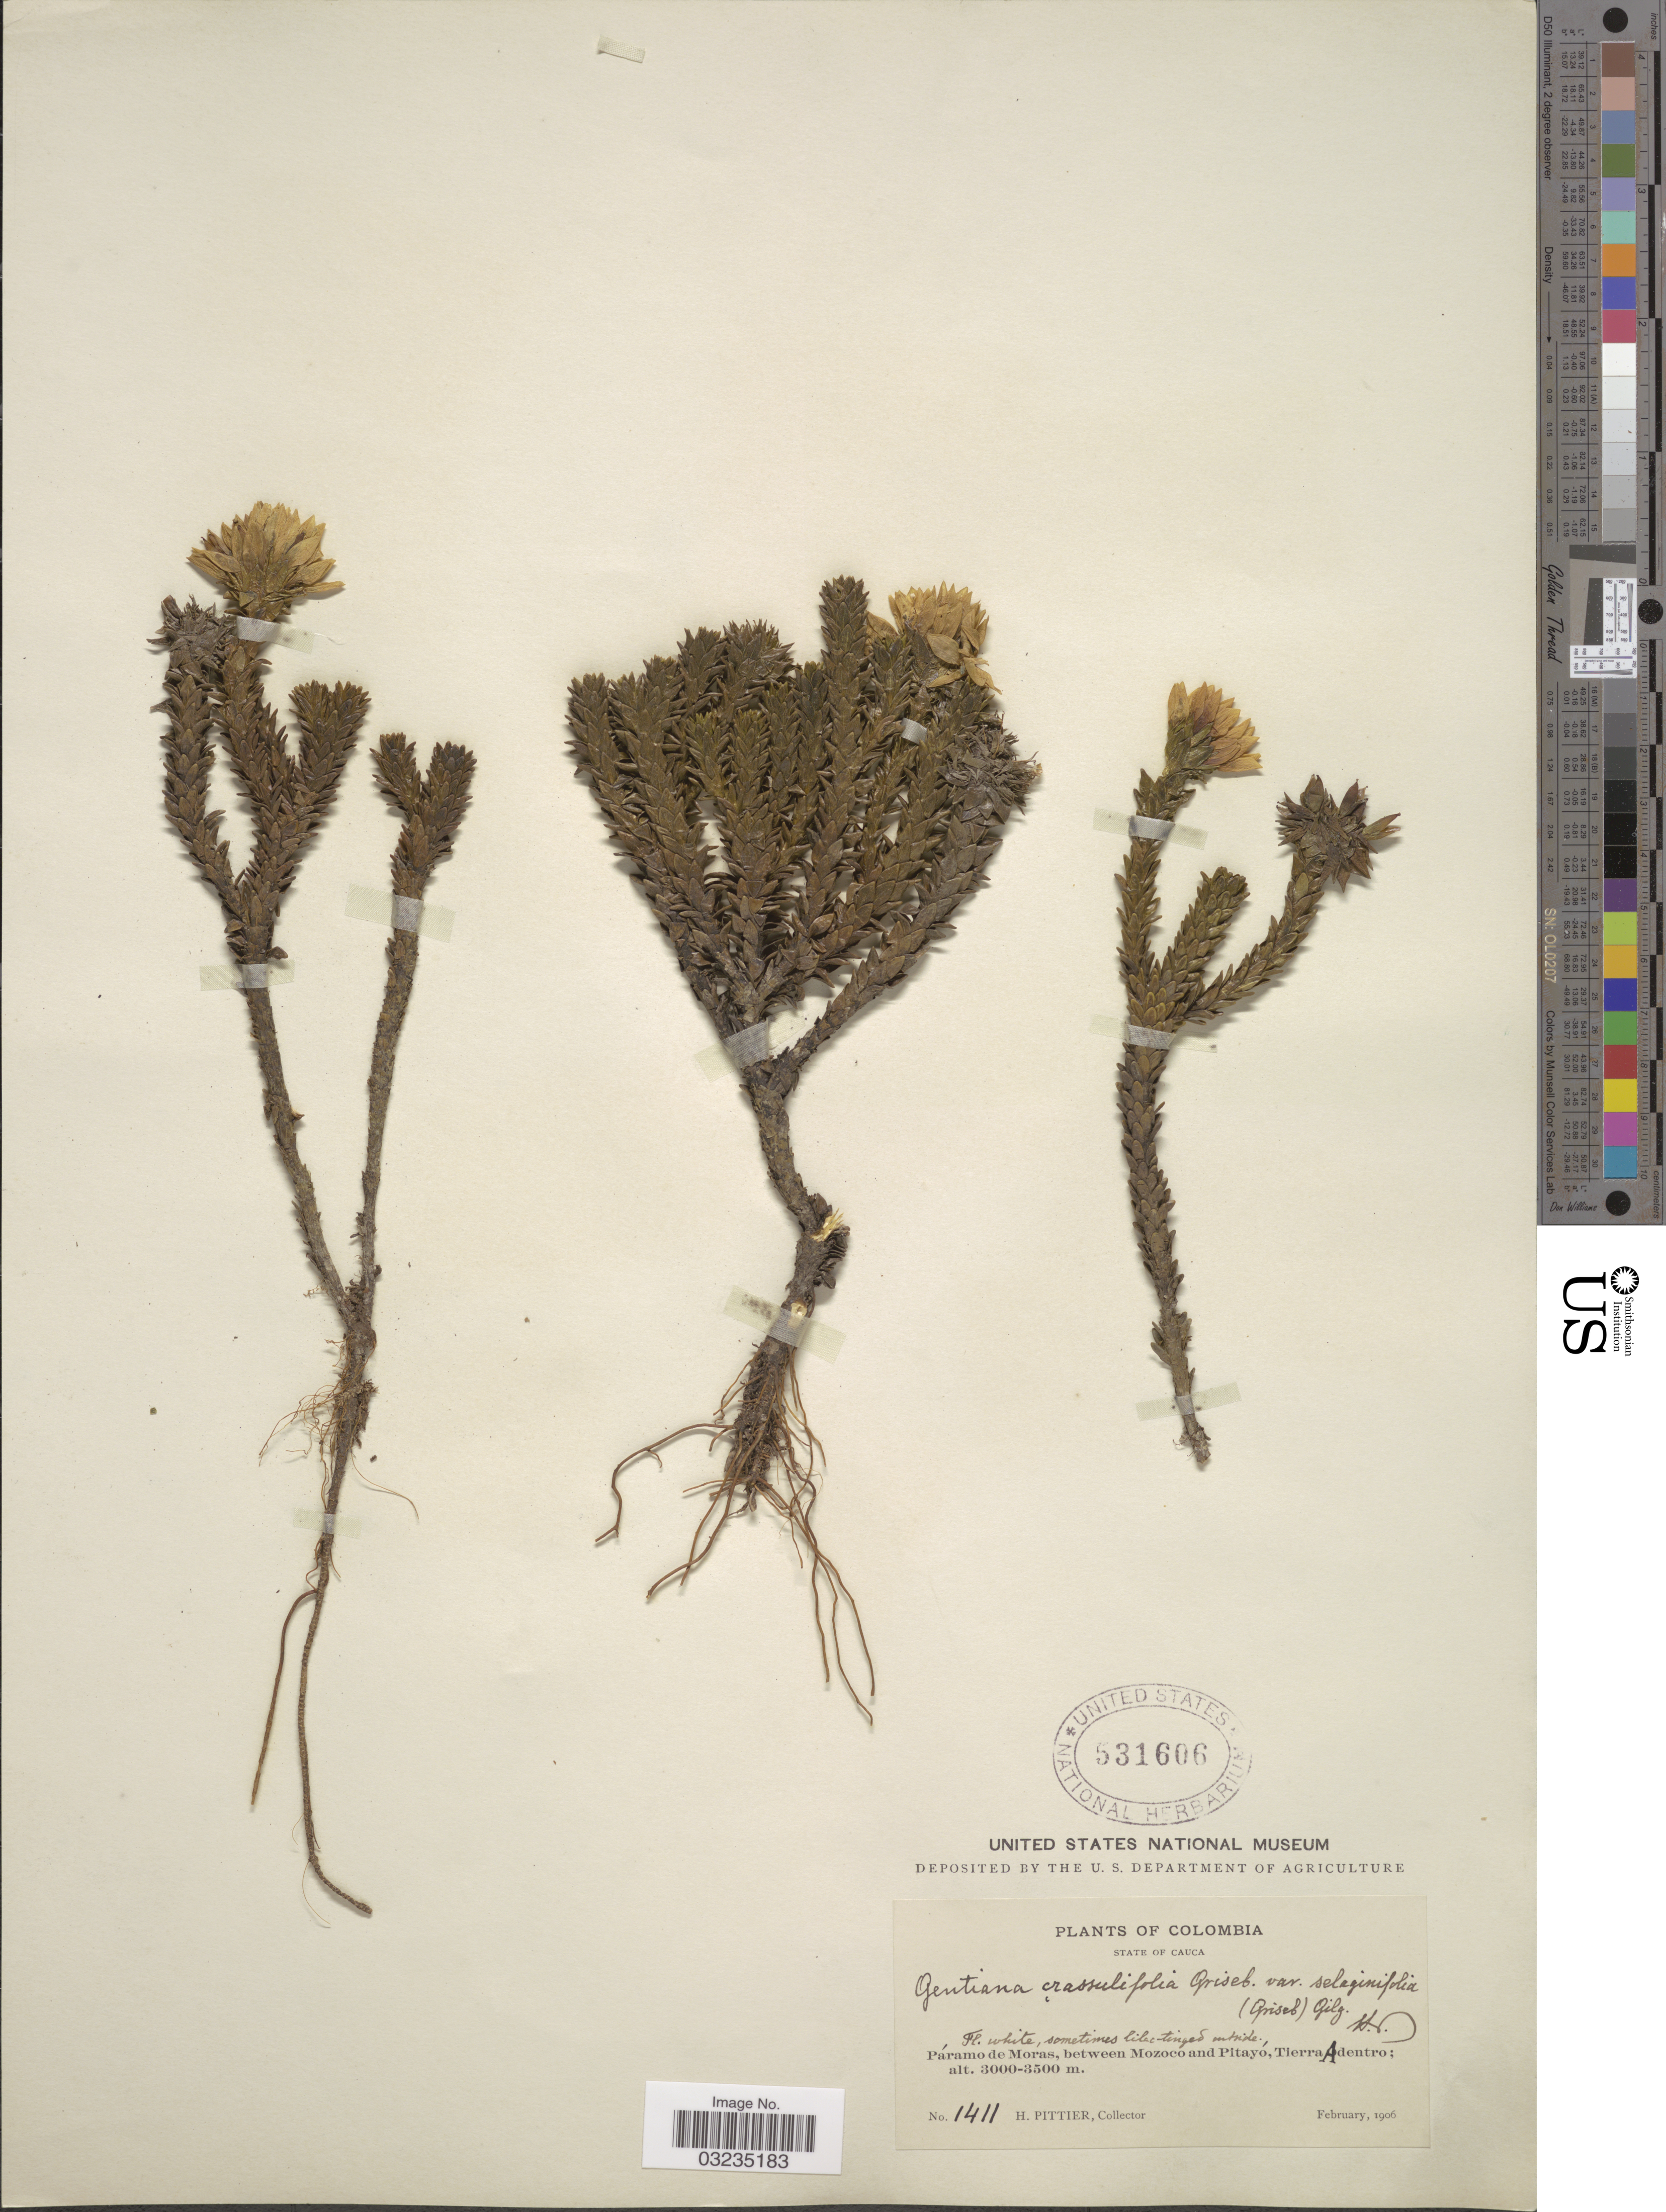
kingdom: Plantae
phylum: Tracheophyta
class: Magnoliopsida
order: Gentianales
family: Gentianaceae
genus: Gentiana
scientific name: Gentiana crassulifolia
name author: Griseb.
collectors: H. F. Pittier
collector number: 1411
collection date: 1906-02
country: Colombia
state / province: Cauca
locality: State of Cauca. Páramo de Moras, between Mozoco and Pitayó, Tierra Adentro.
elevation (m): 3000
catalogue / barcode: US 531606